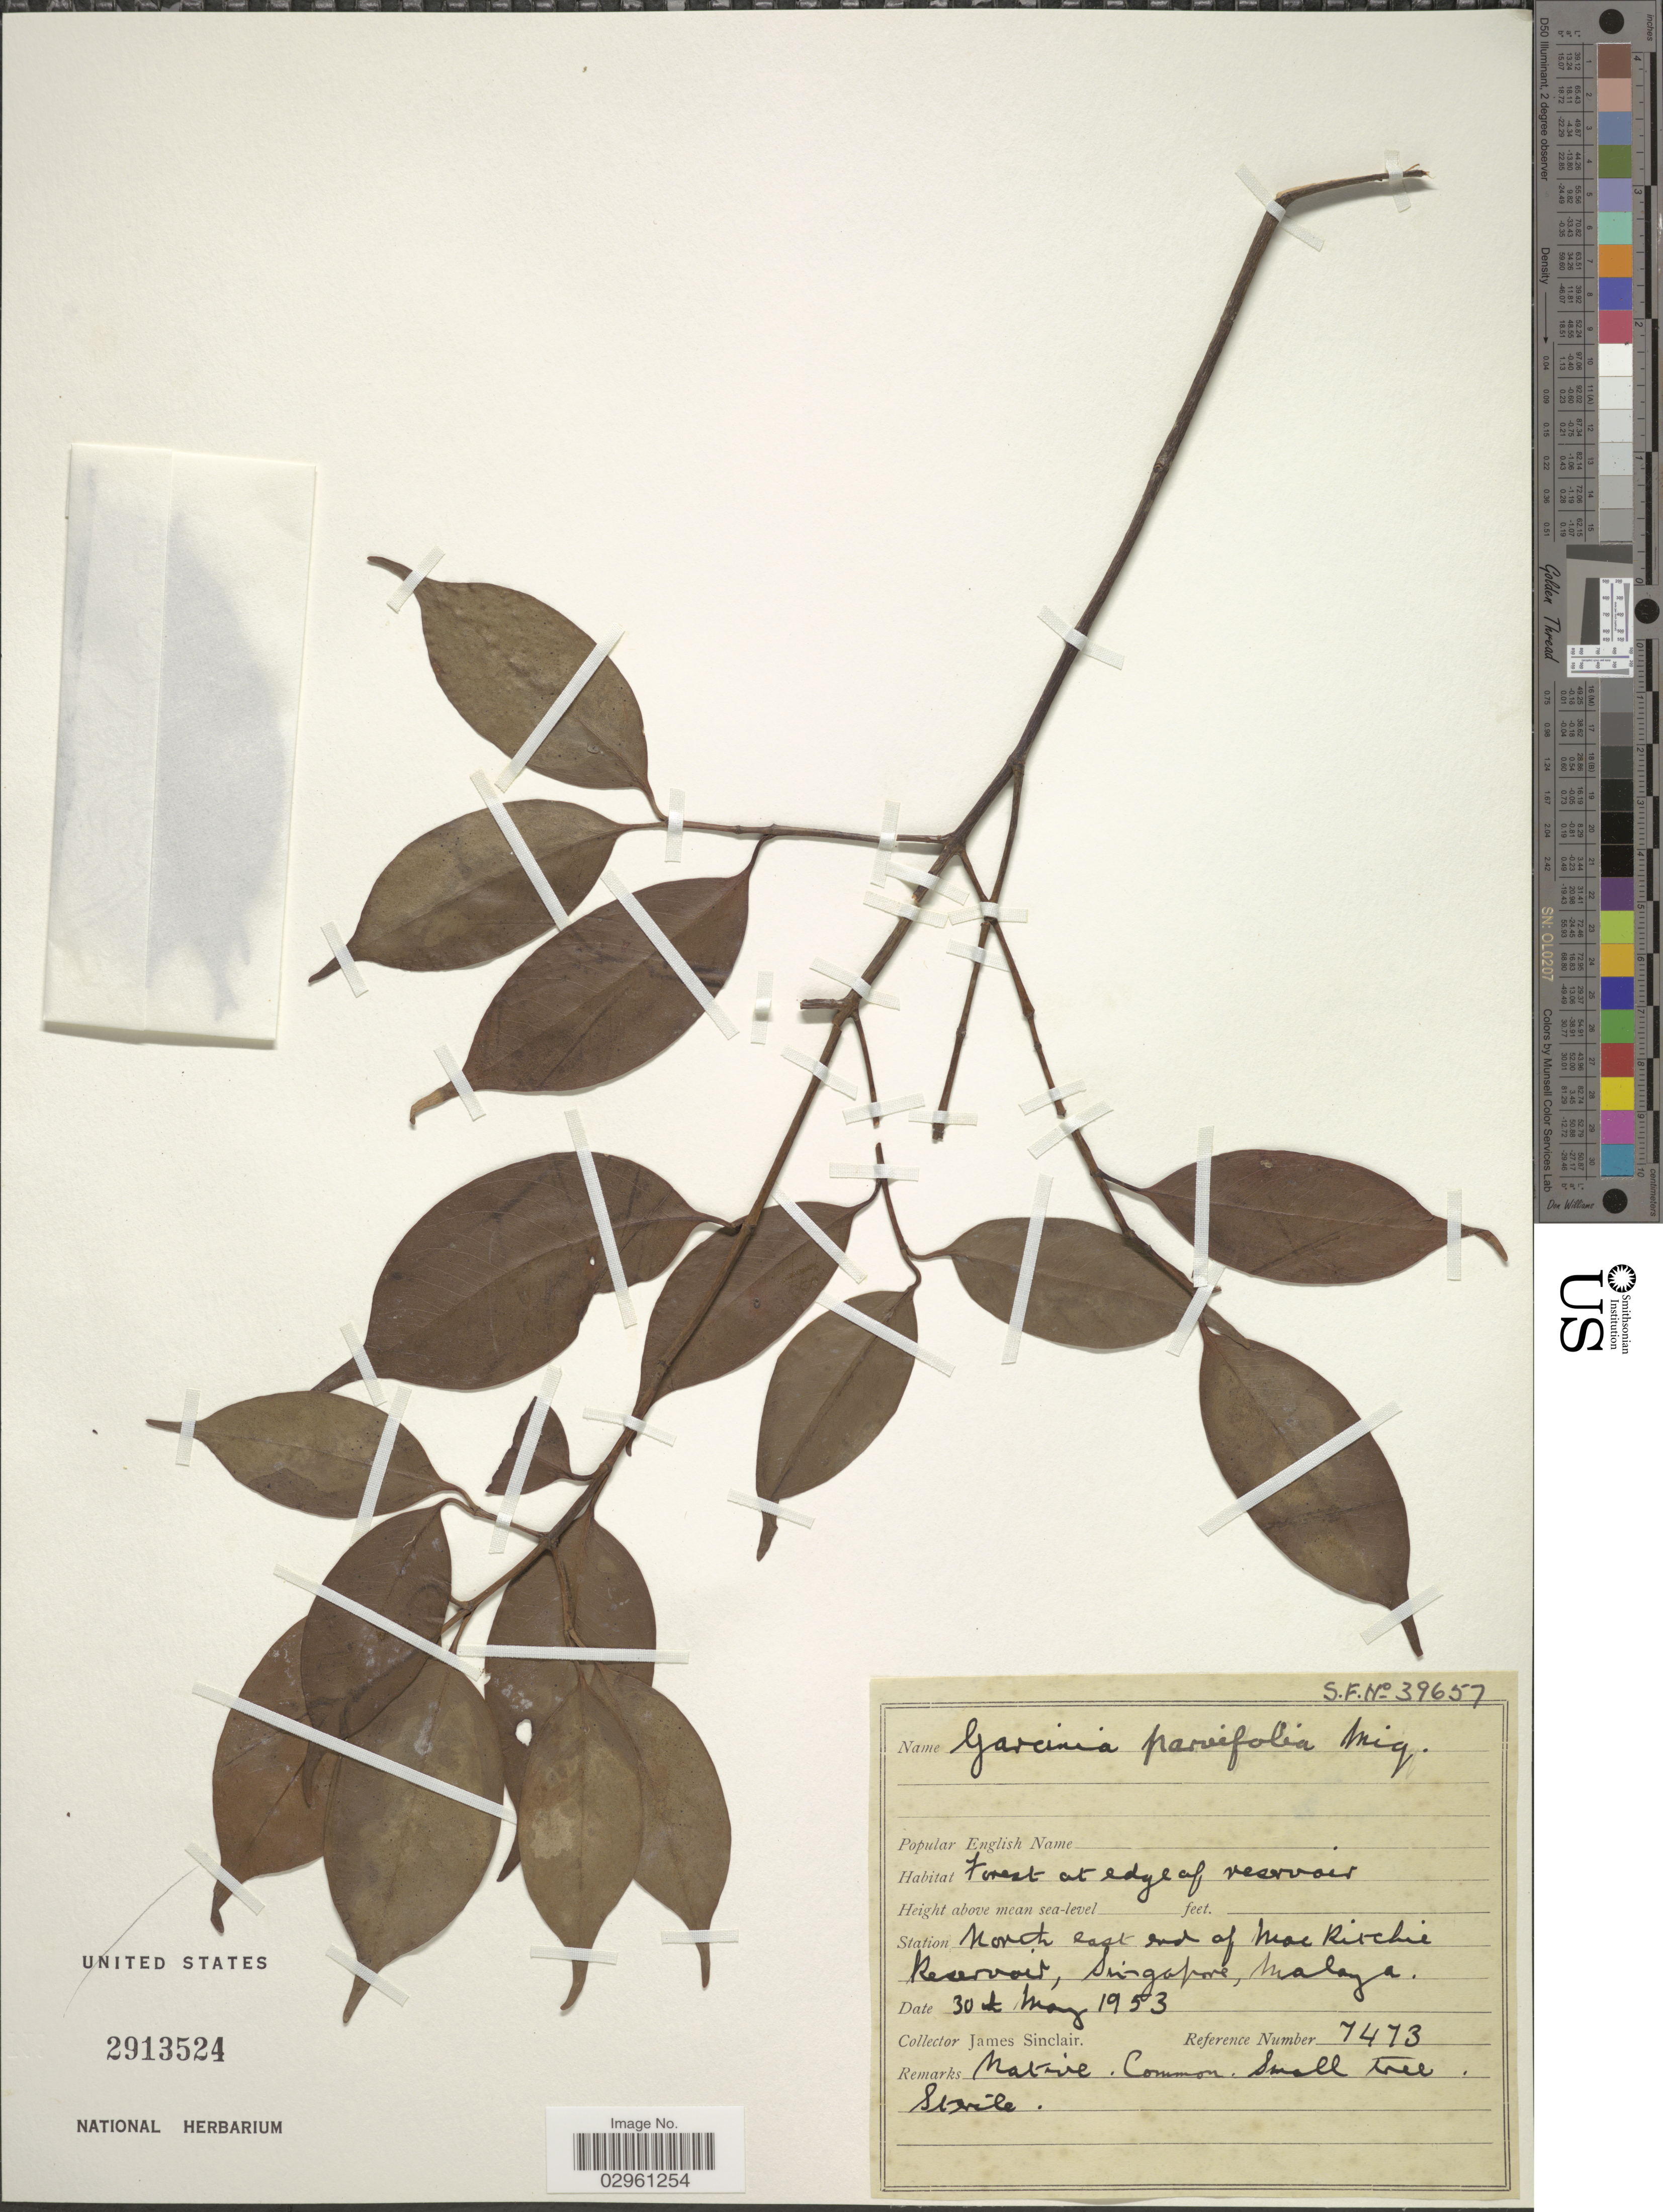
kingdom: Plantae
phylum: Tracheophyta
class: Magnoliopsida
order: Malpighiales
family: Clusiaceae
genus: Garcinia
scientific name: Garcinia parvifolia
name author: (Miq.) Miq.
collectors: J. Sinclair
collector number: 7473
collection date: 1953-05-20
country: Singapore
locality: Station North east end of Mac Ritchie reservoir, Malaya.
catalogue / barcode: US 2913524